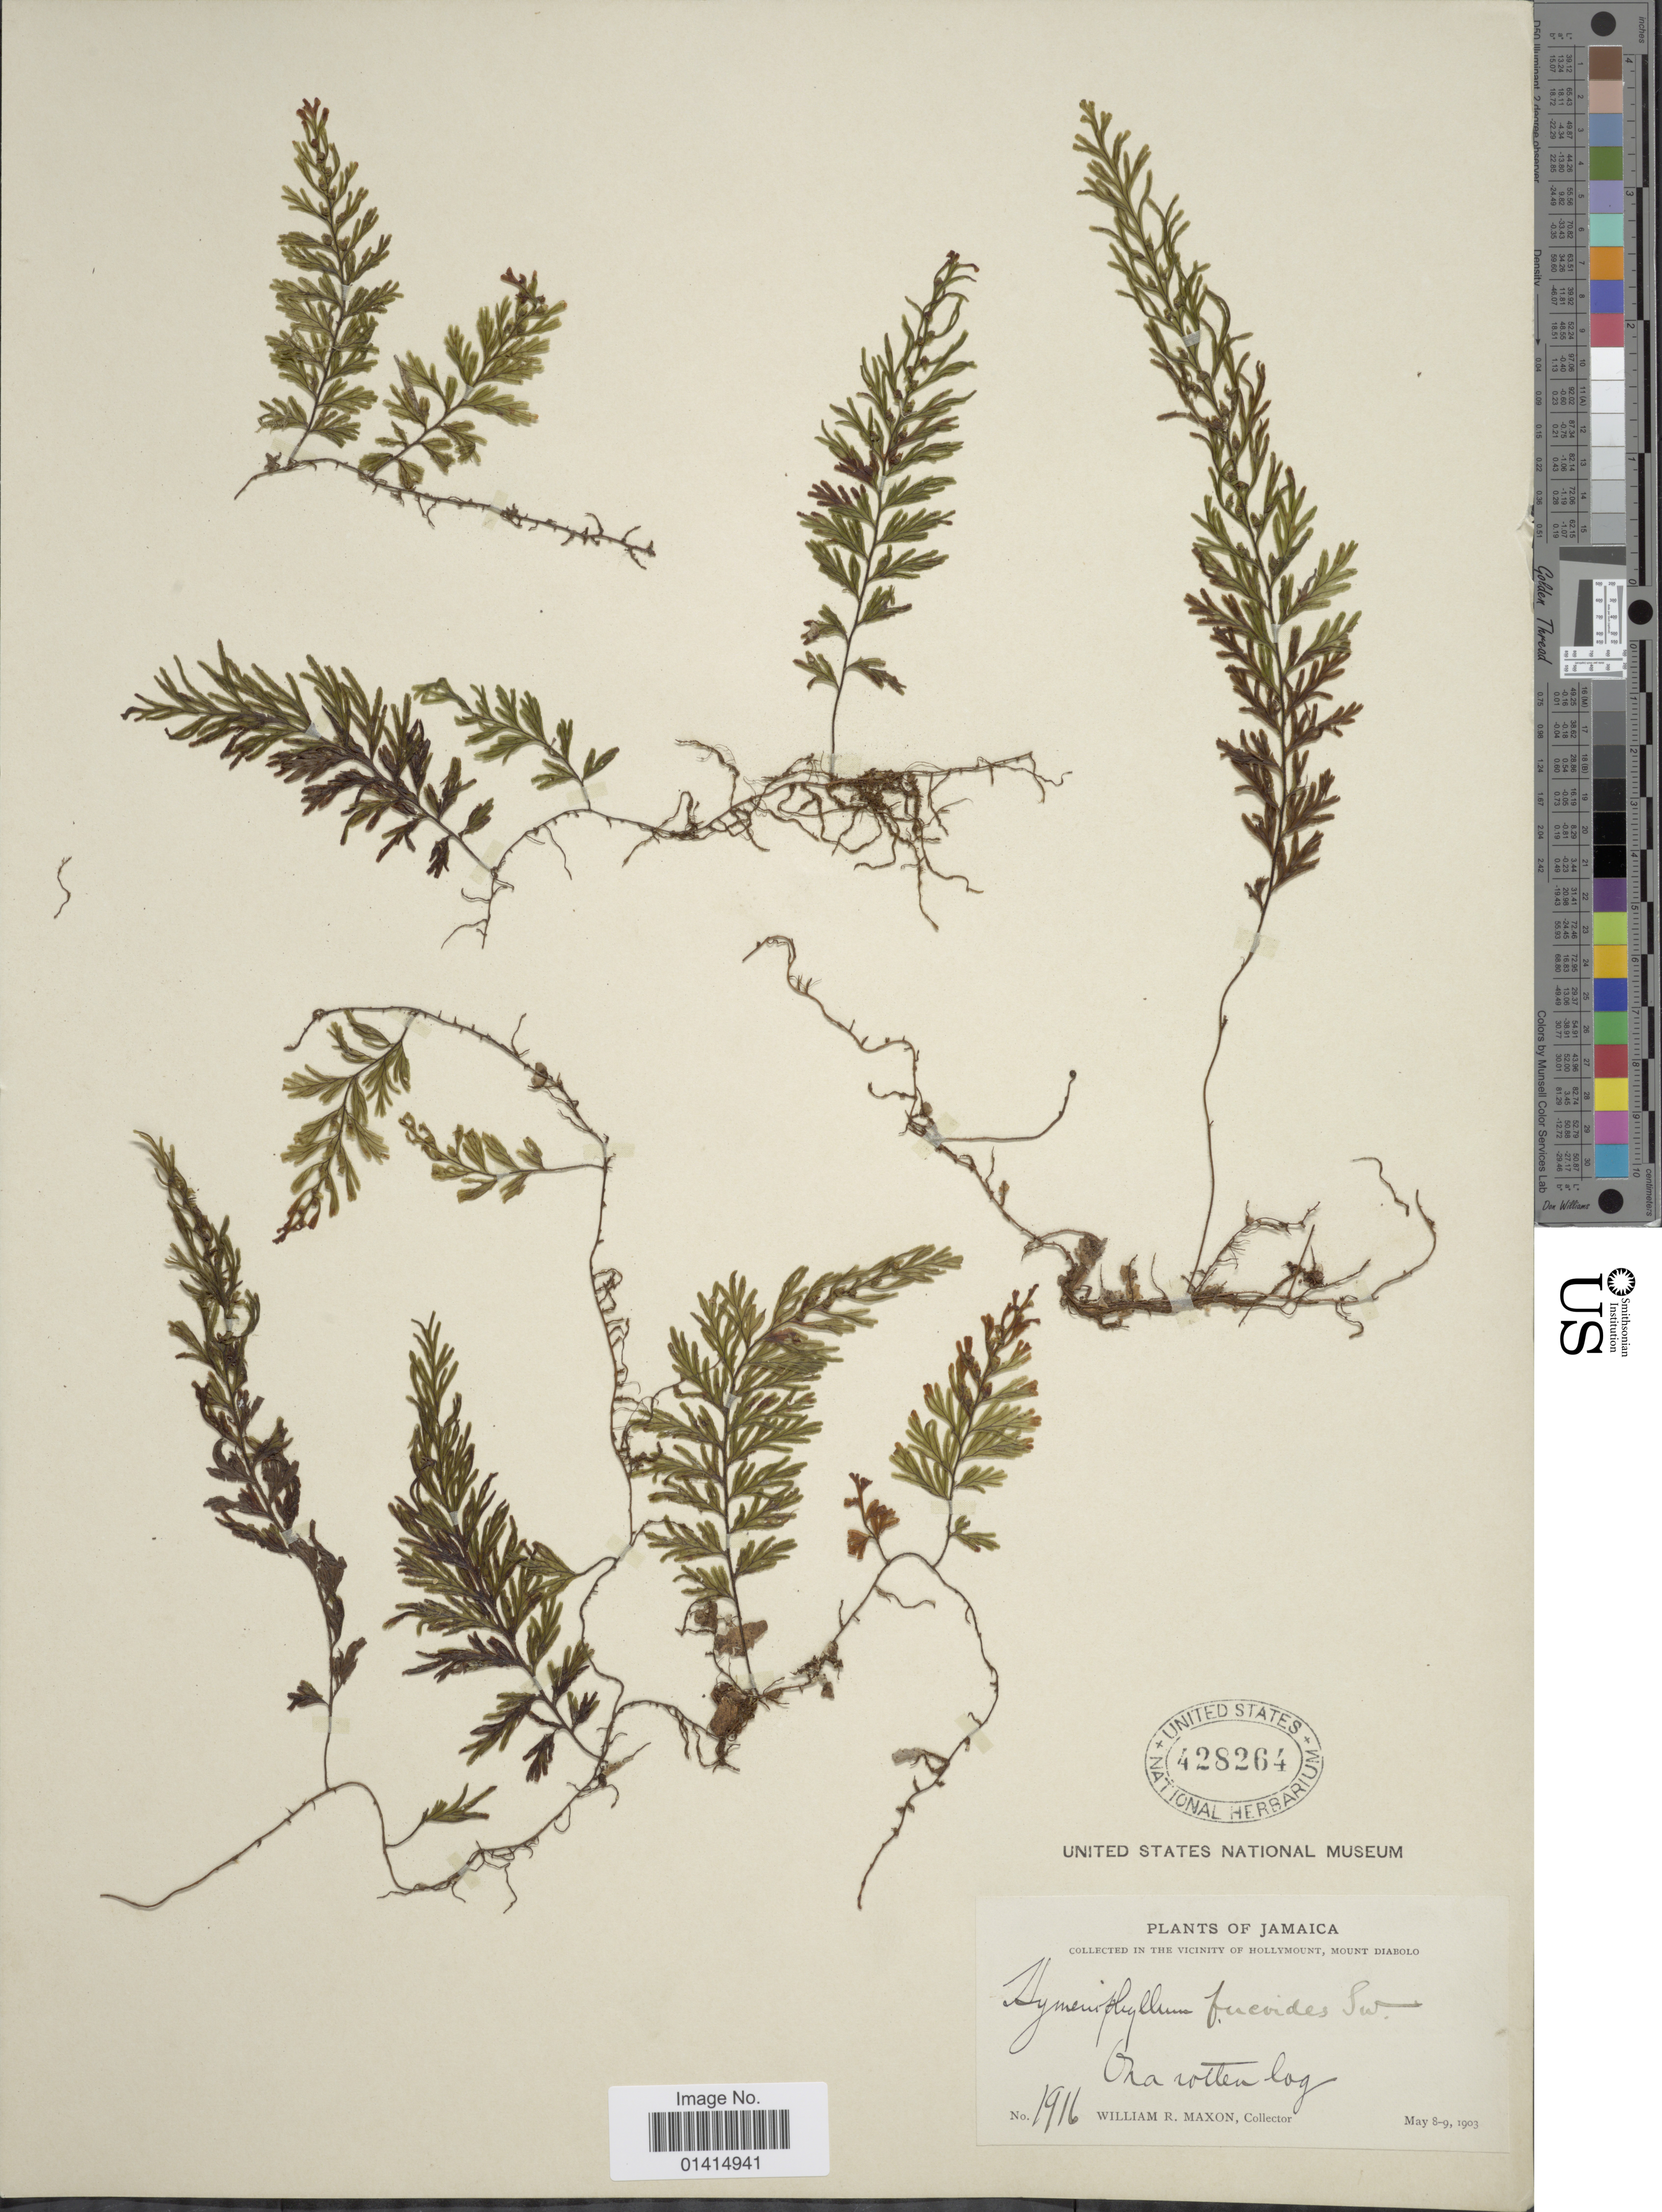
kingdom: Plantae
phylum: Tracheophyta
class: Polypodiopsida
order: Hymenophyllales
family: Hymenophyllaceae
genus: Hymenophyllum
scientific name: Hymenophyllum fucoides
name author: (Sw.) Sw.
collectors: W. R. Maxon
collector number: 1916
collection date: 1903-05-08/1903-05-09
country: Jamaica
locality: In the vicinity of Hollymount, Mount Diabolo, on a rotten log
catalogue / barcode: US 428264